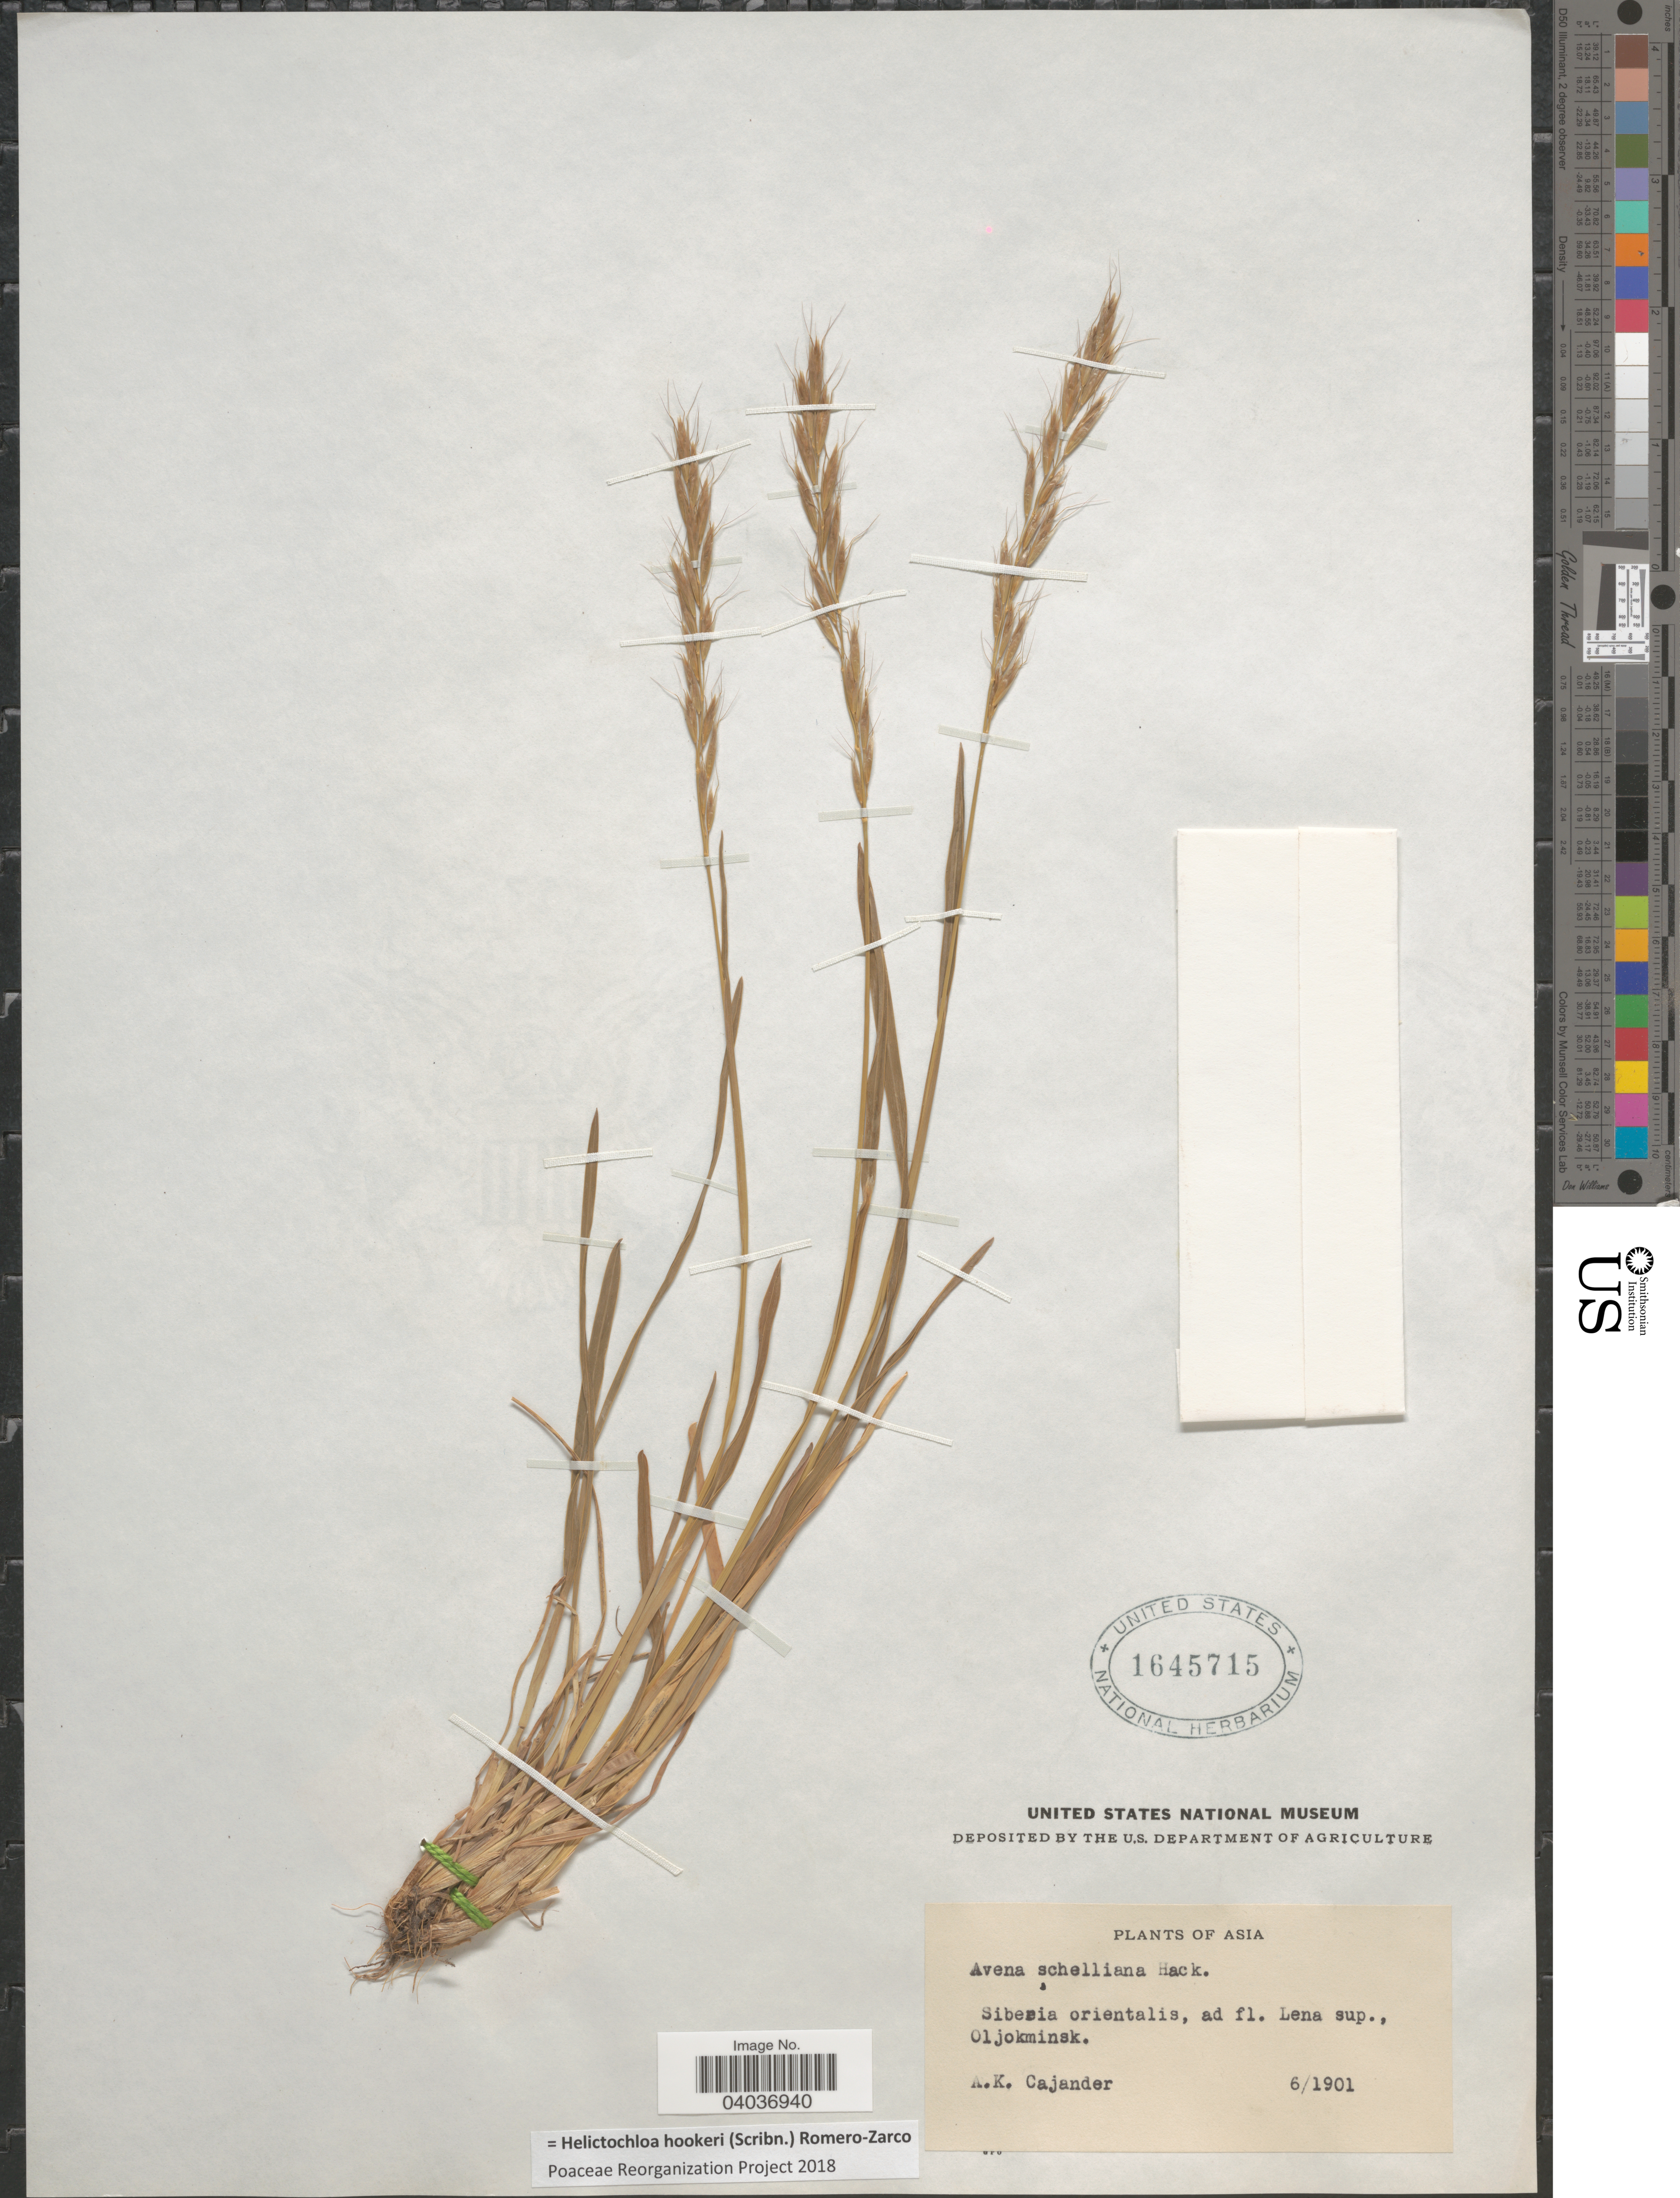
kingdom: Plantae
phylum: Tracheophyta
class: Liliopsida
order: Poales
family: Poaceae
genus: Helictochloa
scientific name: Helictochloa hookeri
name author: (Scribn.) Romero Zarco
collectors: A. Cajander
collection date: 1901-06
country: Russian Federation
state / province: Sakha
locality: Asia. Siberia orientalis, ad. fl. Lena sup., Oljokminsk.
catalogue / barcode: US 1645715